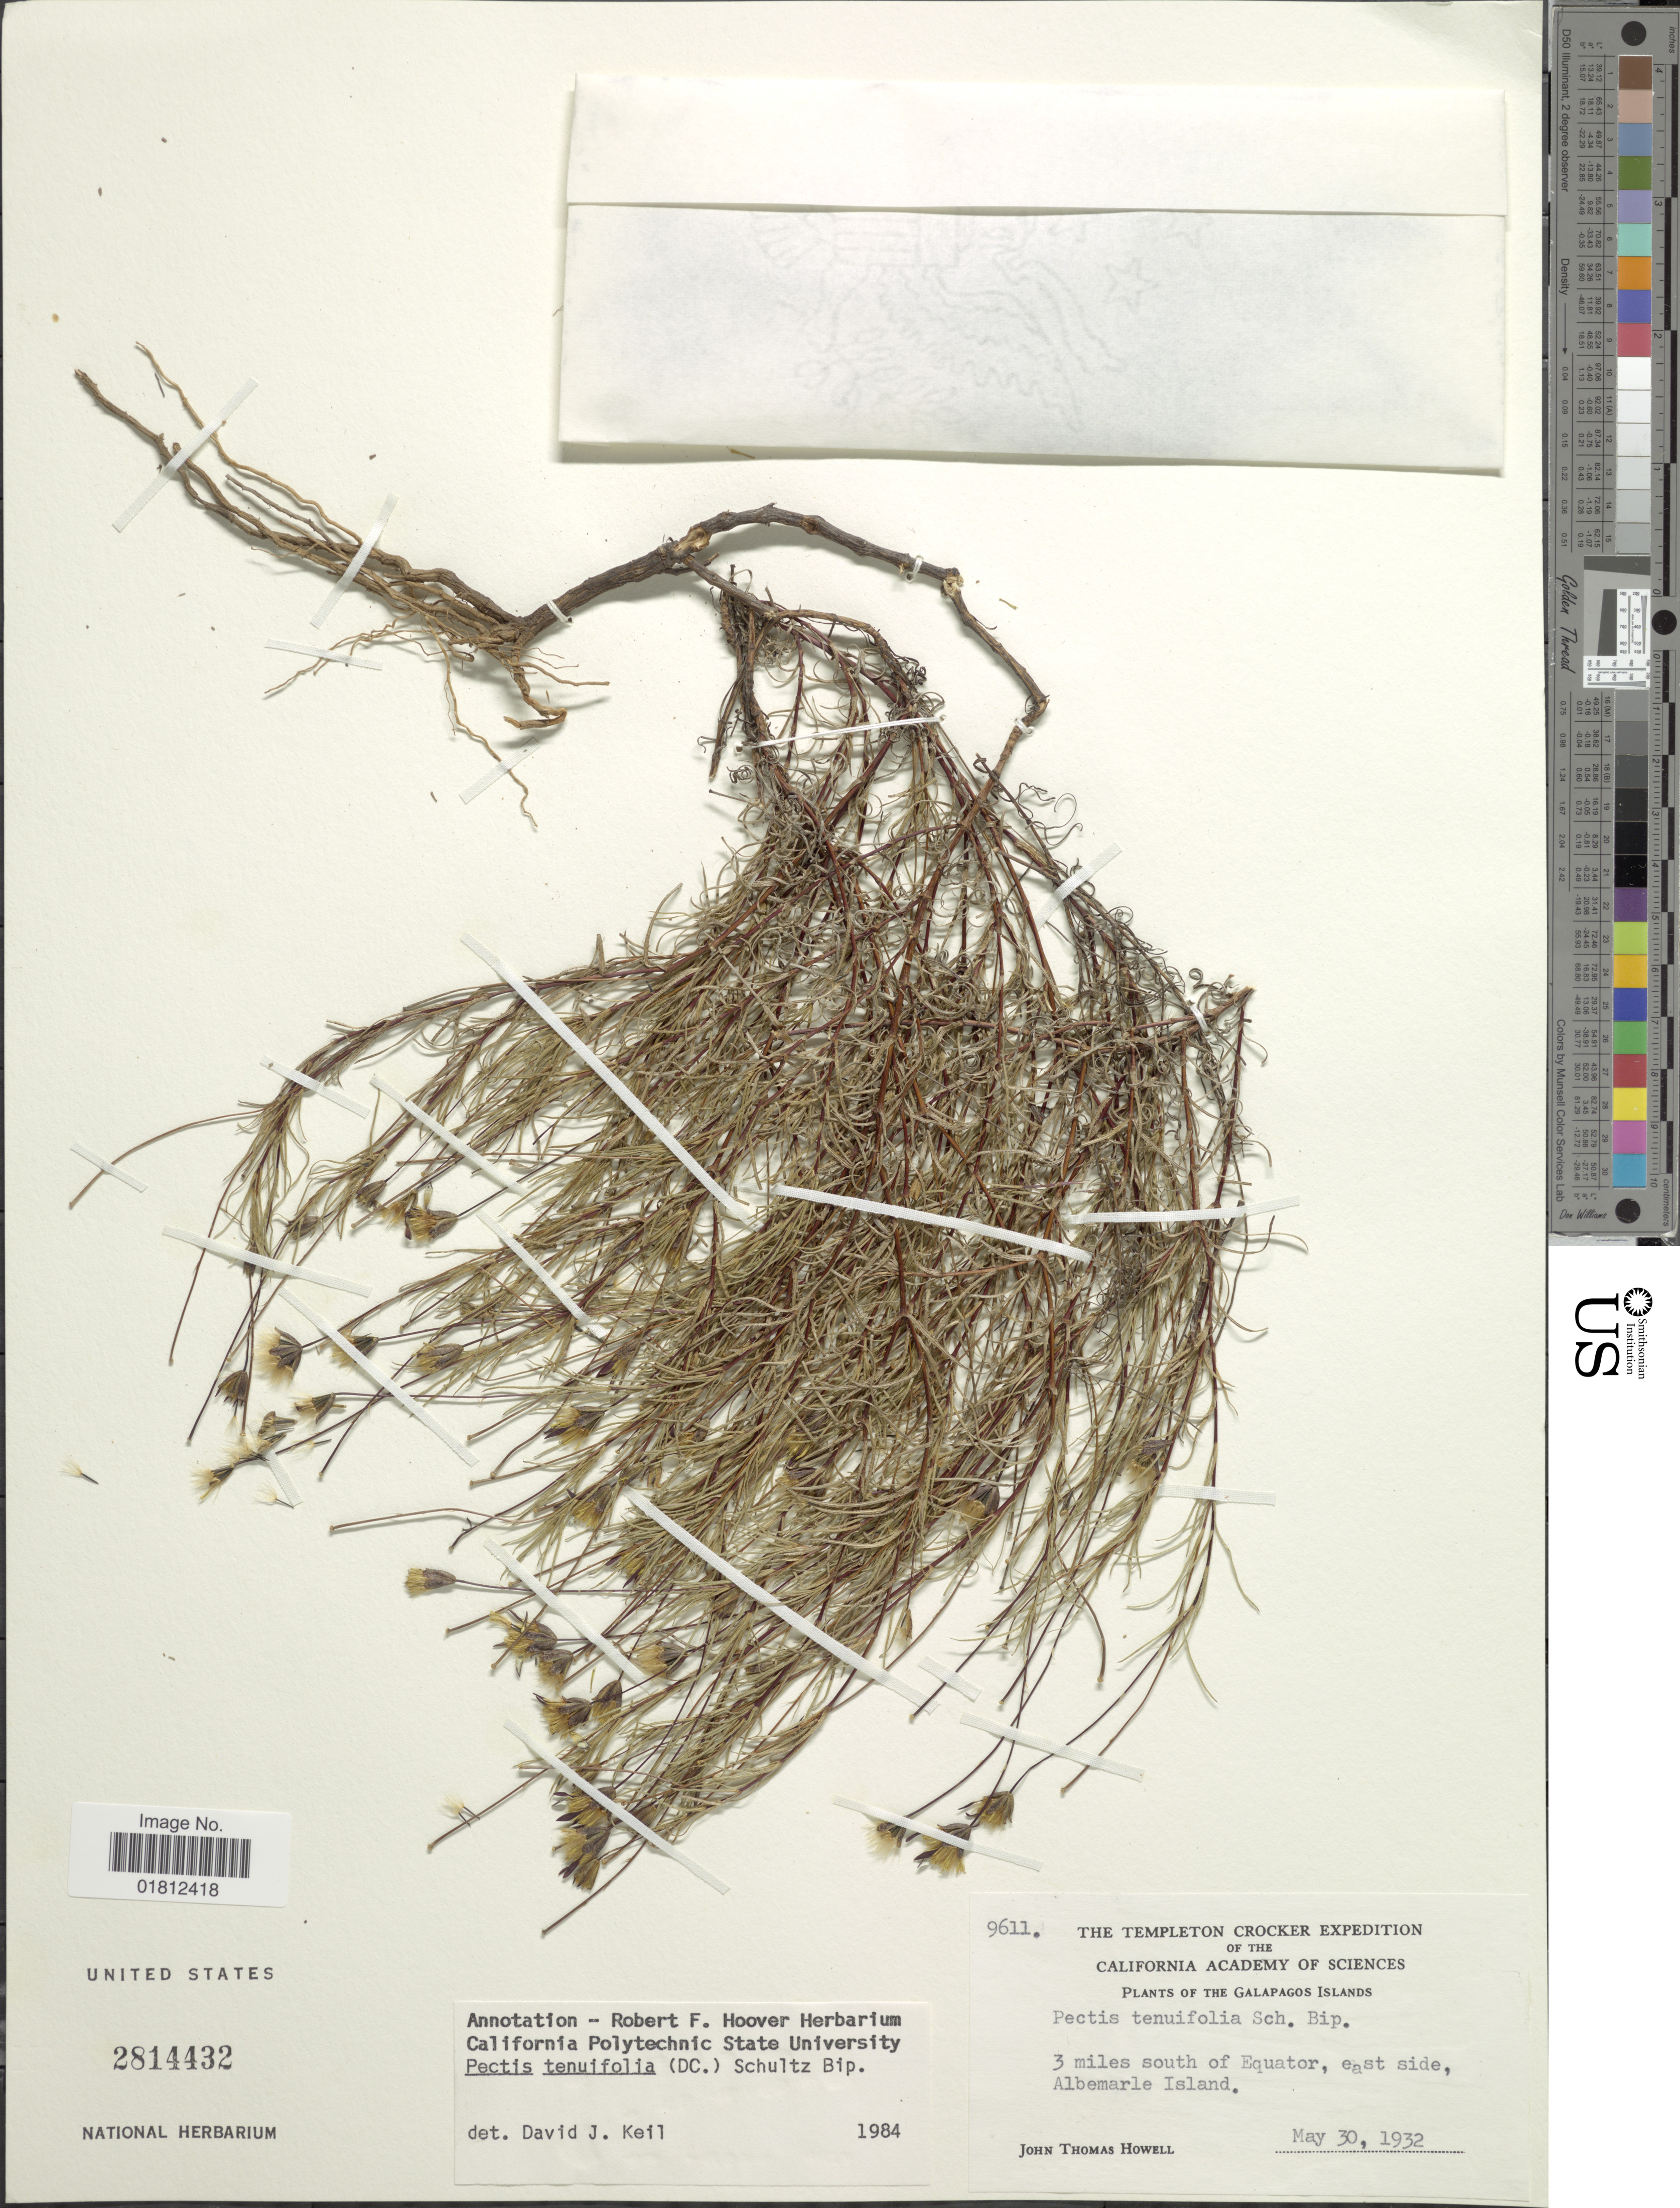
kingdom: Plantae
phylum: Tracheophyta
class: Magnoliopsida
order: Asterales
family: Asteraceae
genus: Pectis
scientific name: Pectis tenuicaulis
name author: Urb.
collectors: J. T. Howell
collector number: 9611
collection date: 1932-05-30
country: Ecuador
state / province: Colón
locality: Galapos Islands, 3 miles south of Equator, east side, Albemarle Island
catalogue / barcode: US 2814432